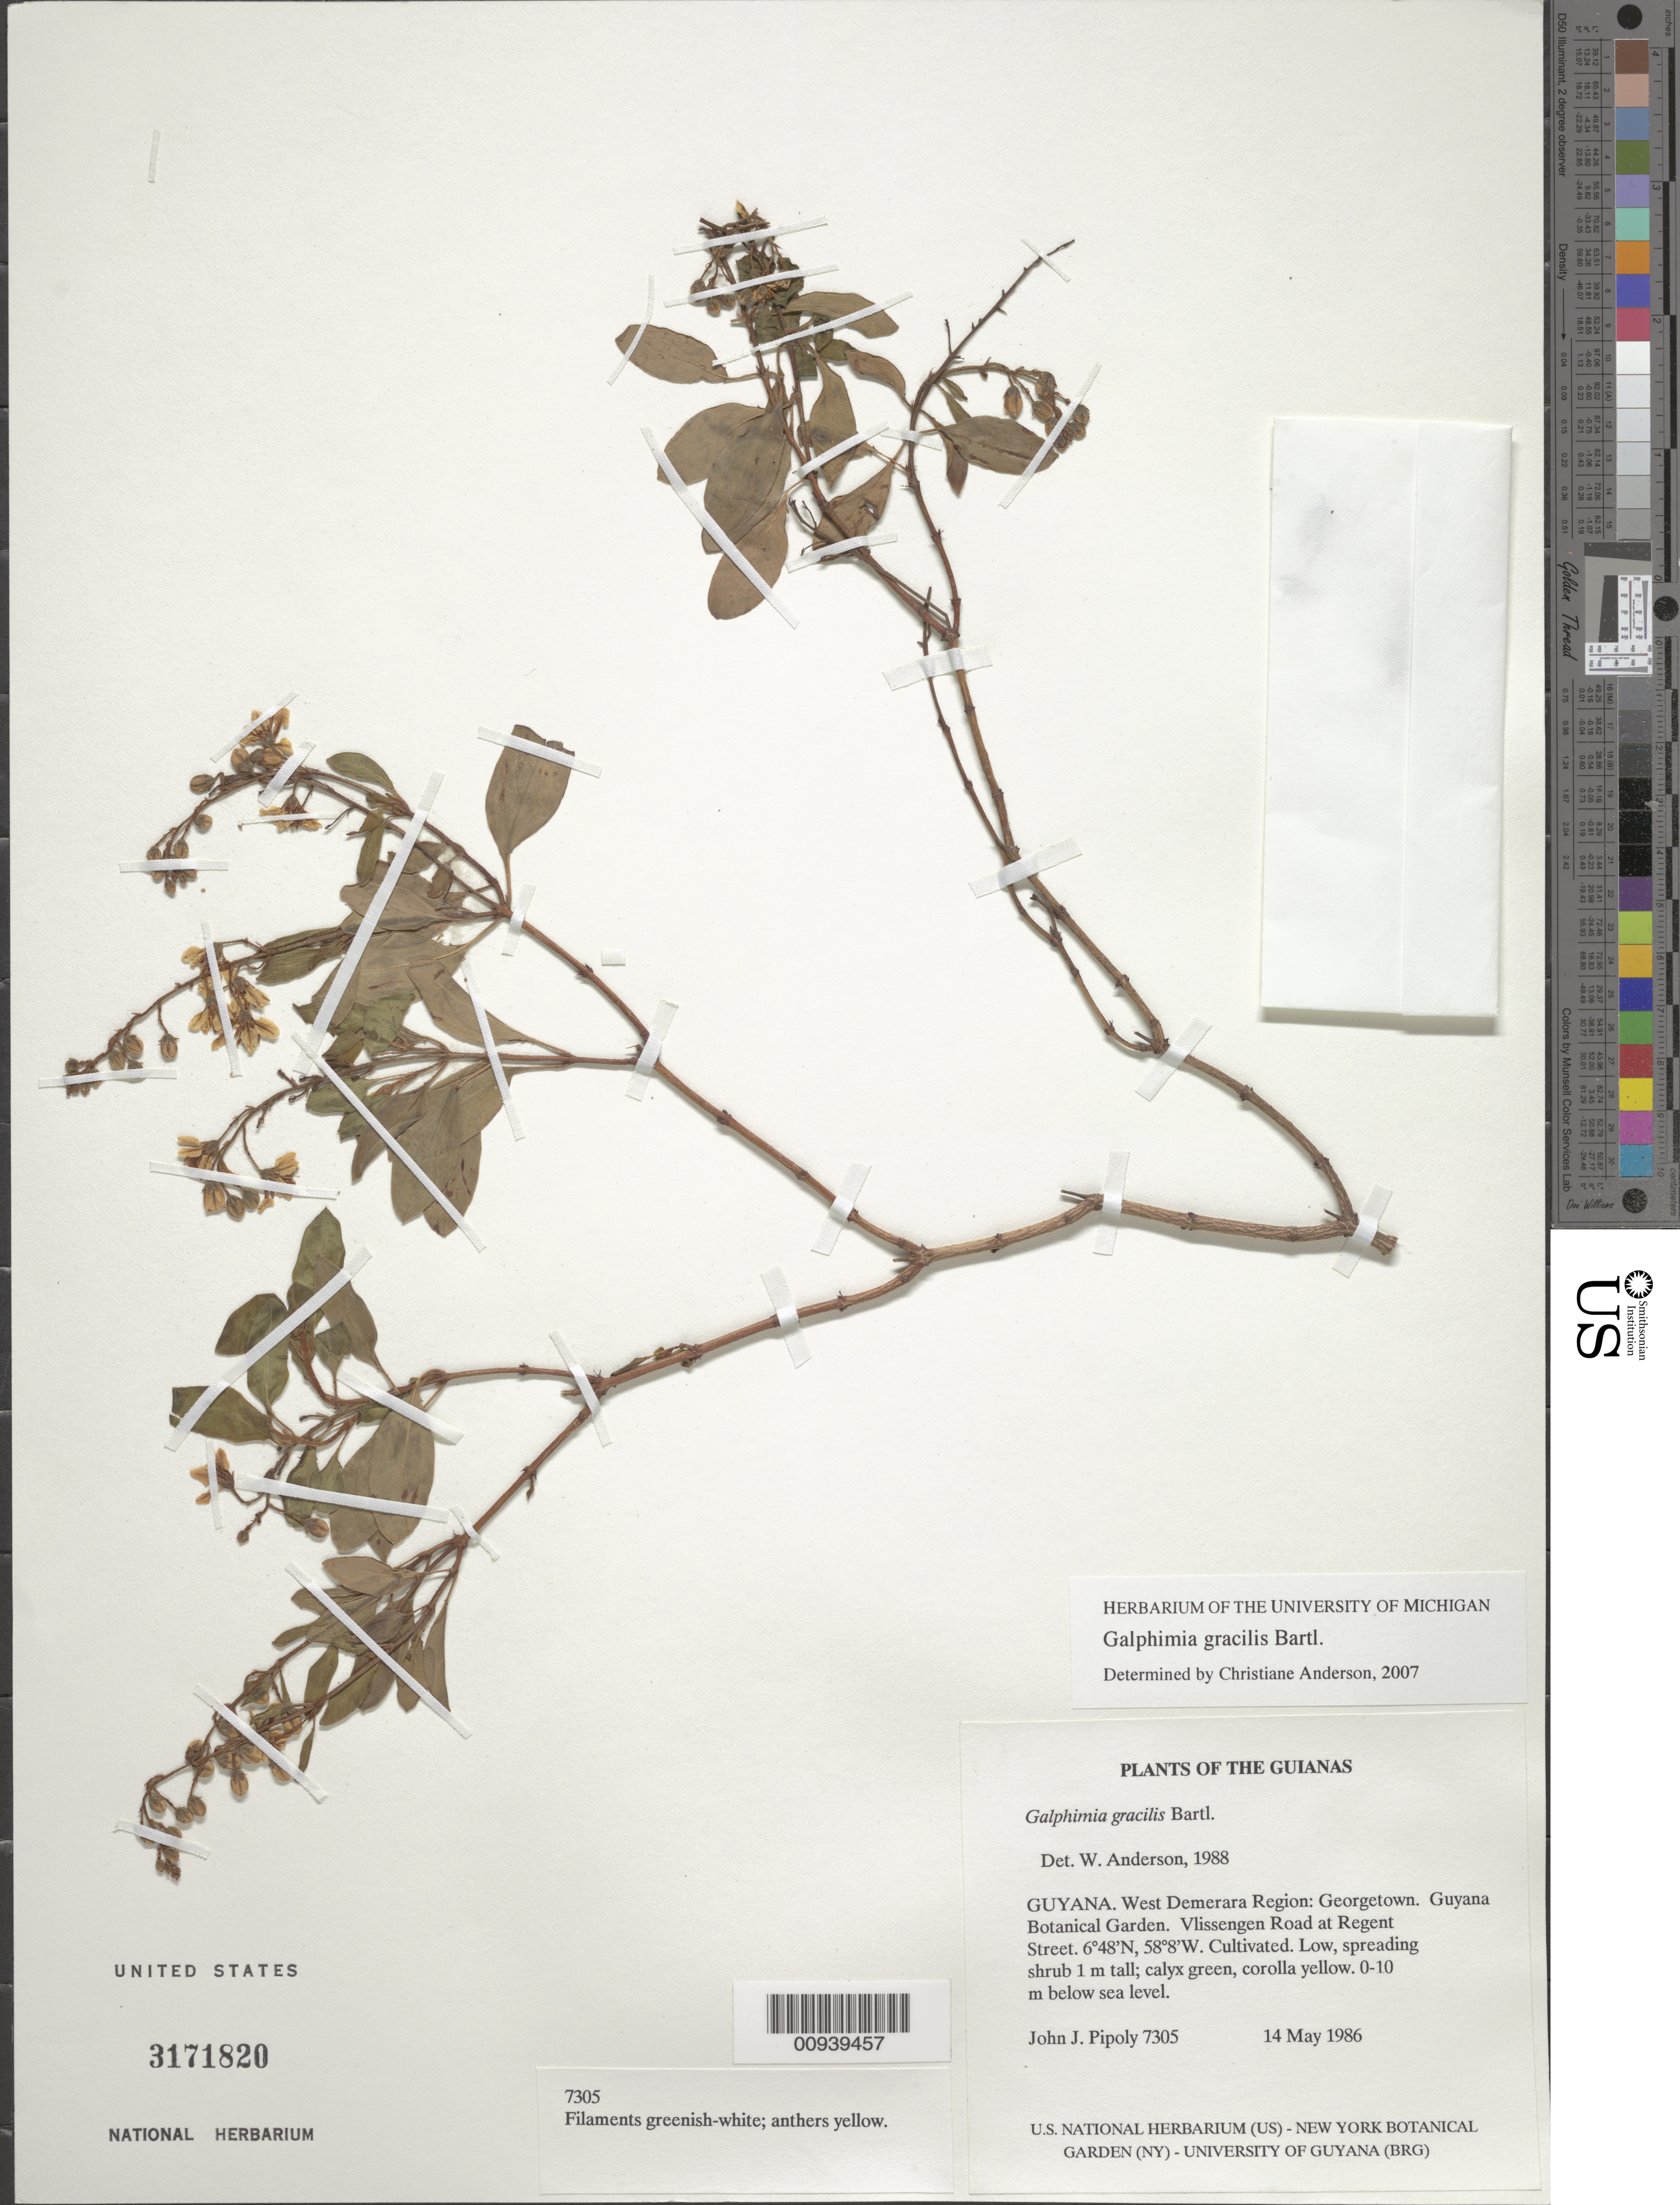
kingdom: Plantae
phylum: Tracheophyta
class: Magnoliopsida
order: Malpighiales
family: Malpighiaceae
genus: Galphimia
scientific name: Galphimia gracilis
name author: Bartl.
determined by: Anderson, C.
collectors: J. J. Pipoly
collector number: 7305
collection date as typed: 14 May 1986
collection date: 1986-05-14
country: Guyana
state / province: Demerara-Mahaica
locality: Georgetown. Guyana Botanical Garden. Vlissengen Road at Regent Street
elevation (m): -3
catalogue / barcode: US 3171820